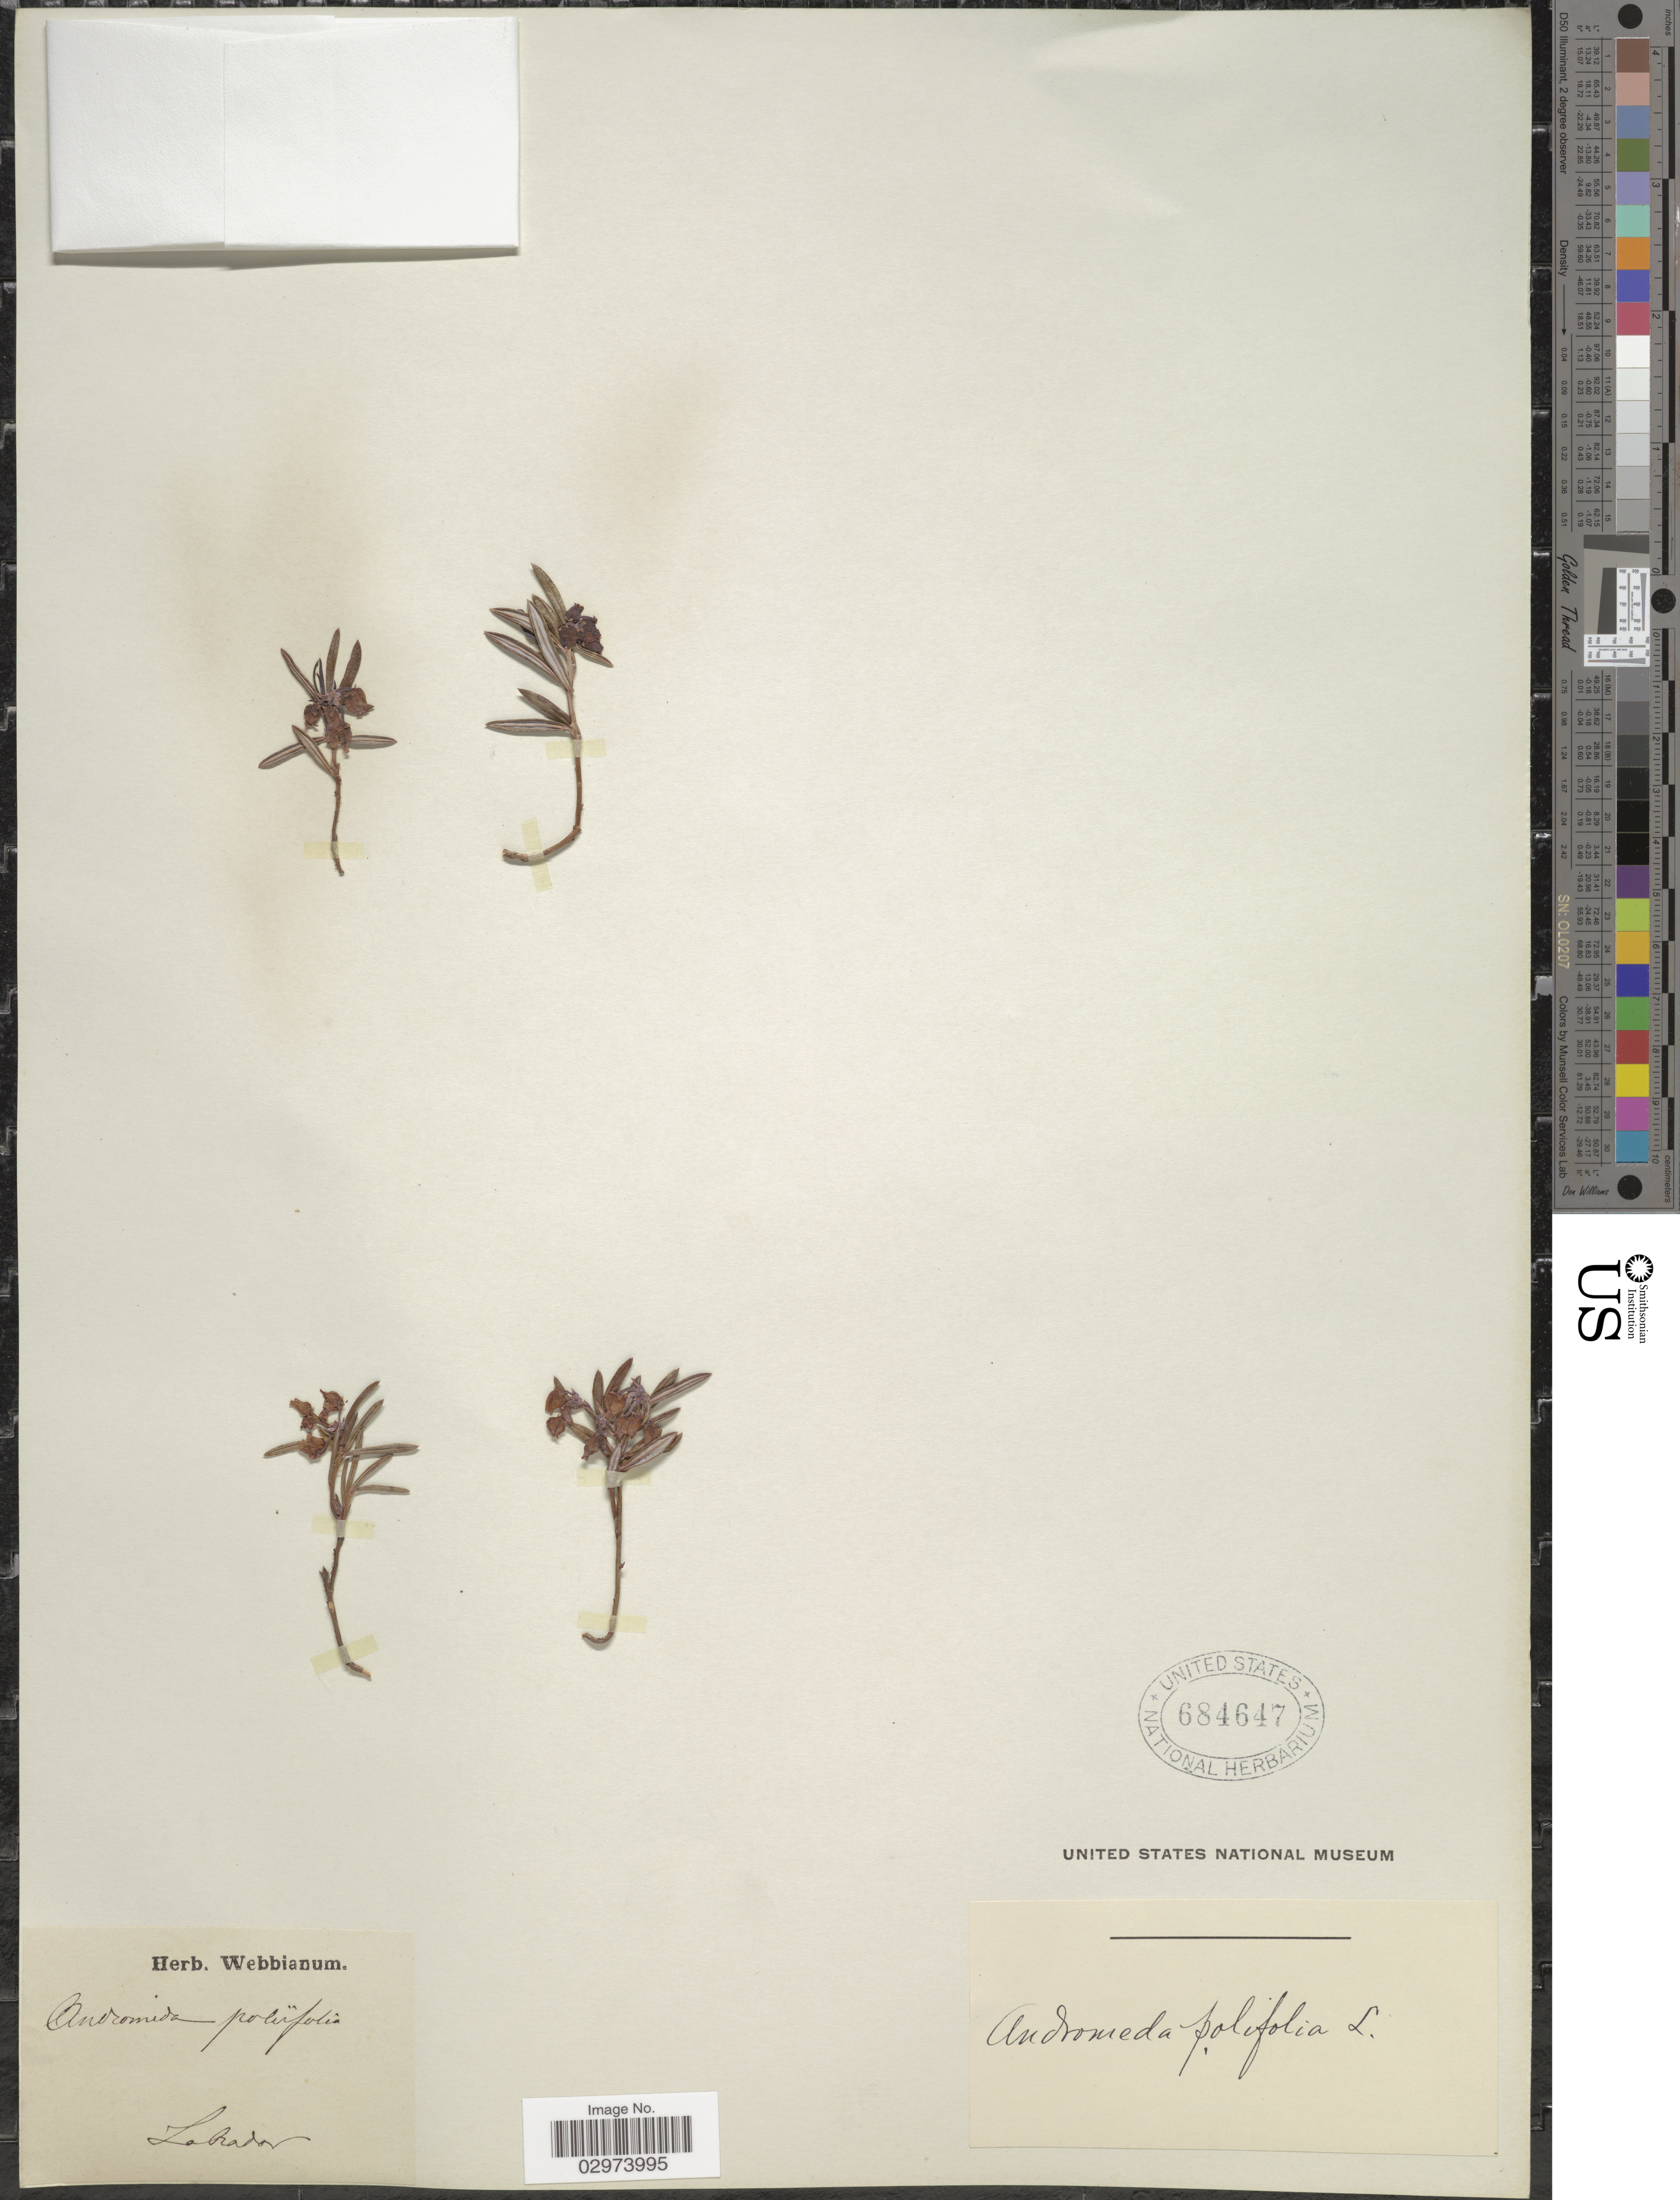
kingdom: Plantae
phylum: Tracheophyta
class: Magnoliopsida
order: Ericales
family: Ericaceae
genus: Andromeda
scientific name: Andromeda polifolia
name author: L.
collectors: Ex herb. Webbianum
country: Canada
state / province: Newfoundland and Labrador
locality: Labrador.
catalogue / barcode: US 684647